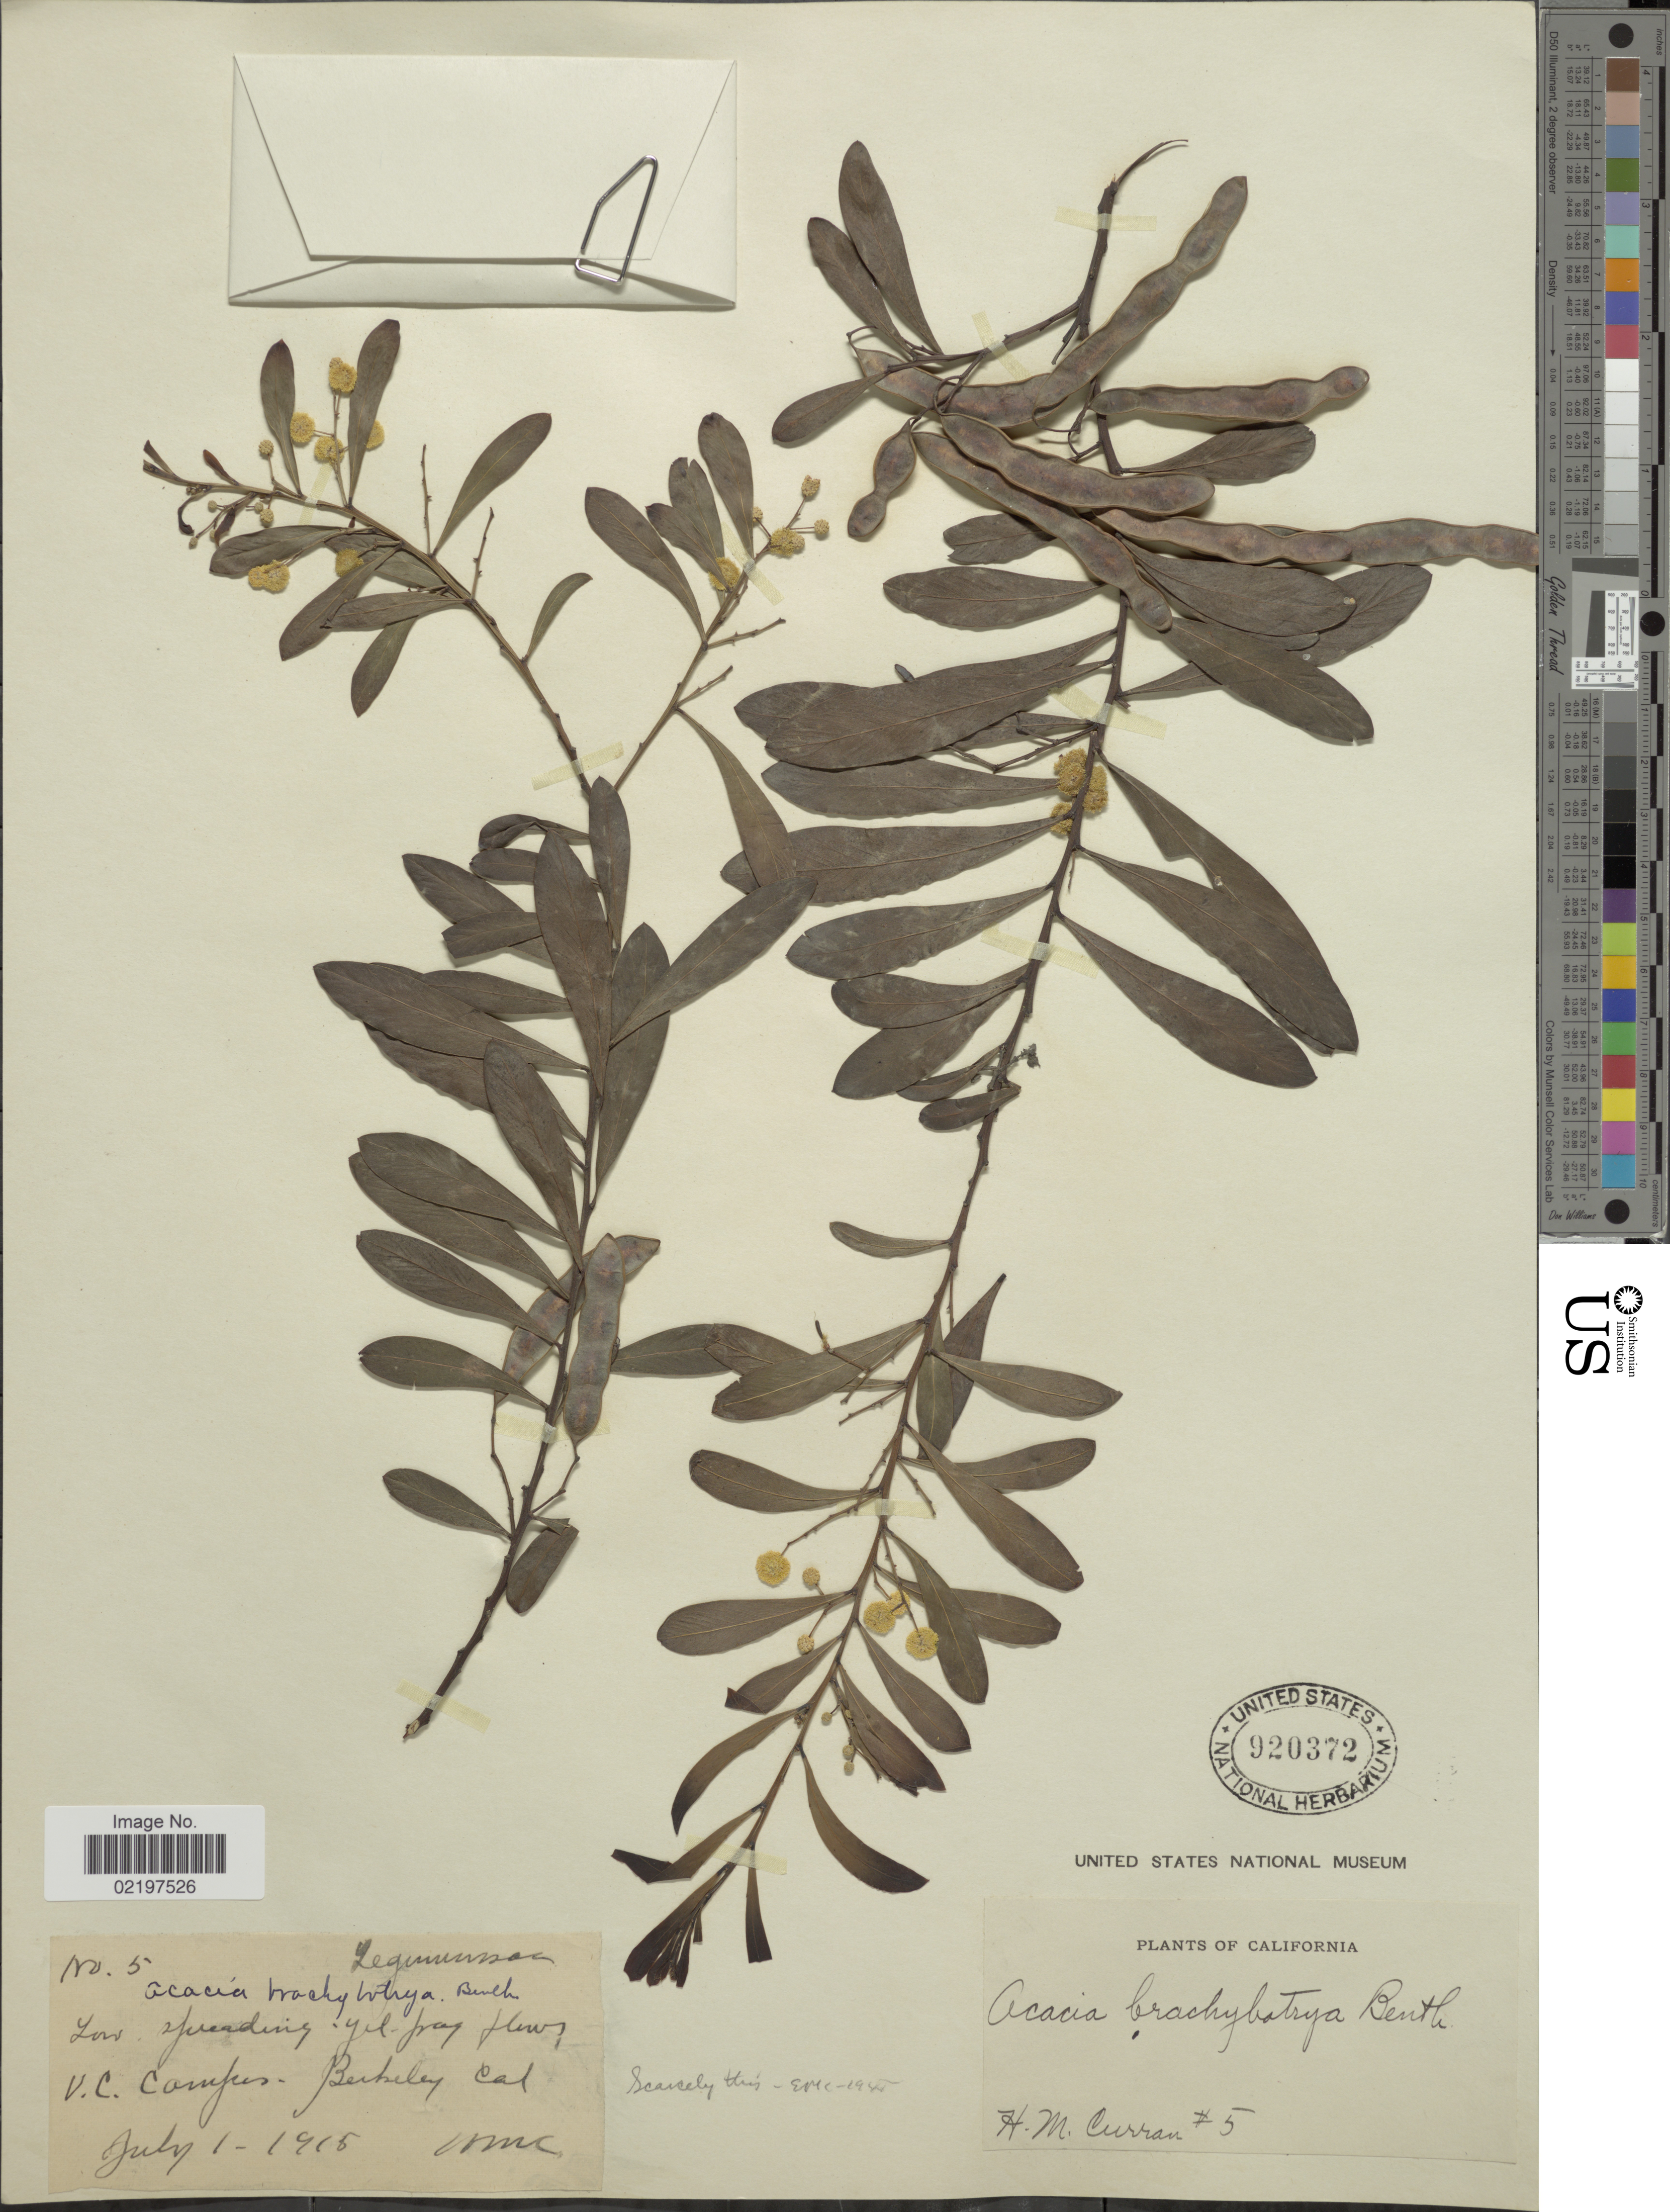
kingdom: Plantae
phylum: Tracheophyta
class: Magnoliopsida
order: Fabales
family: Fabaceae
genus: Acacia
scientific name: Acacia sp.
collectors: H. M. Curran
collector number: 5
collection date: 1915-07-01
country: United States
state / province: California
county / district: Alameda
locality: V.C. Campus, Berkeley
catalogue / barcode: US 920372